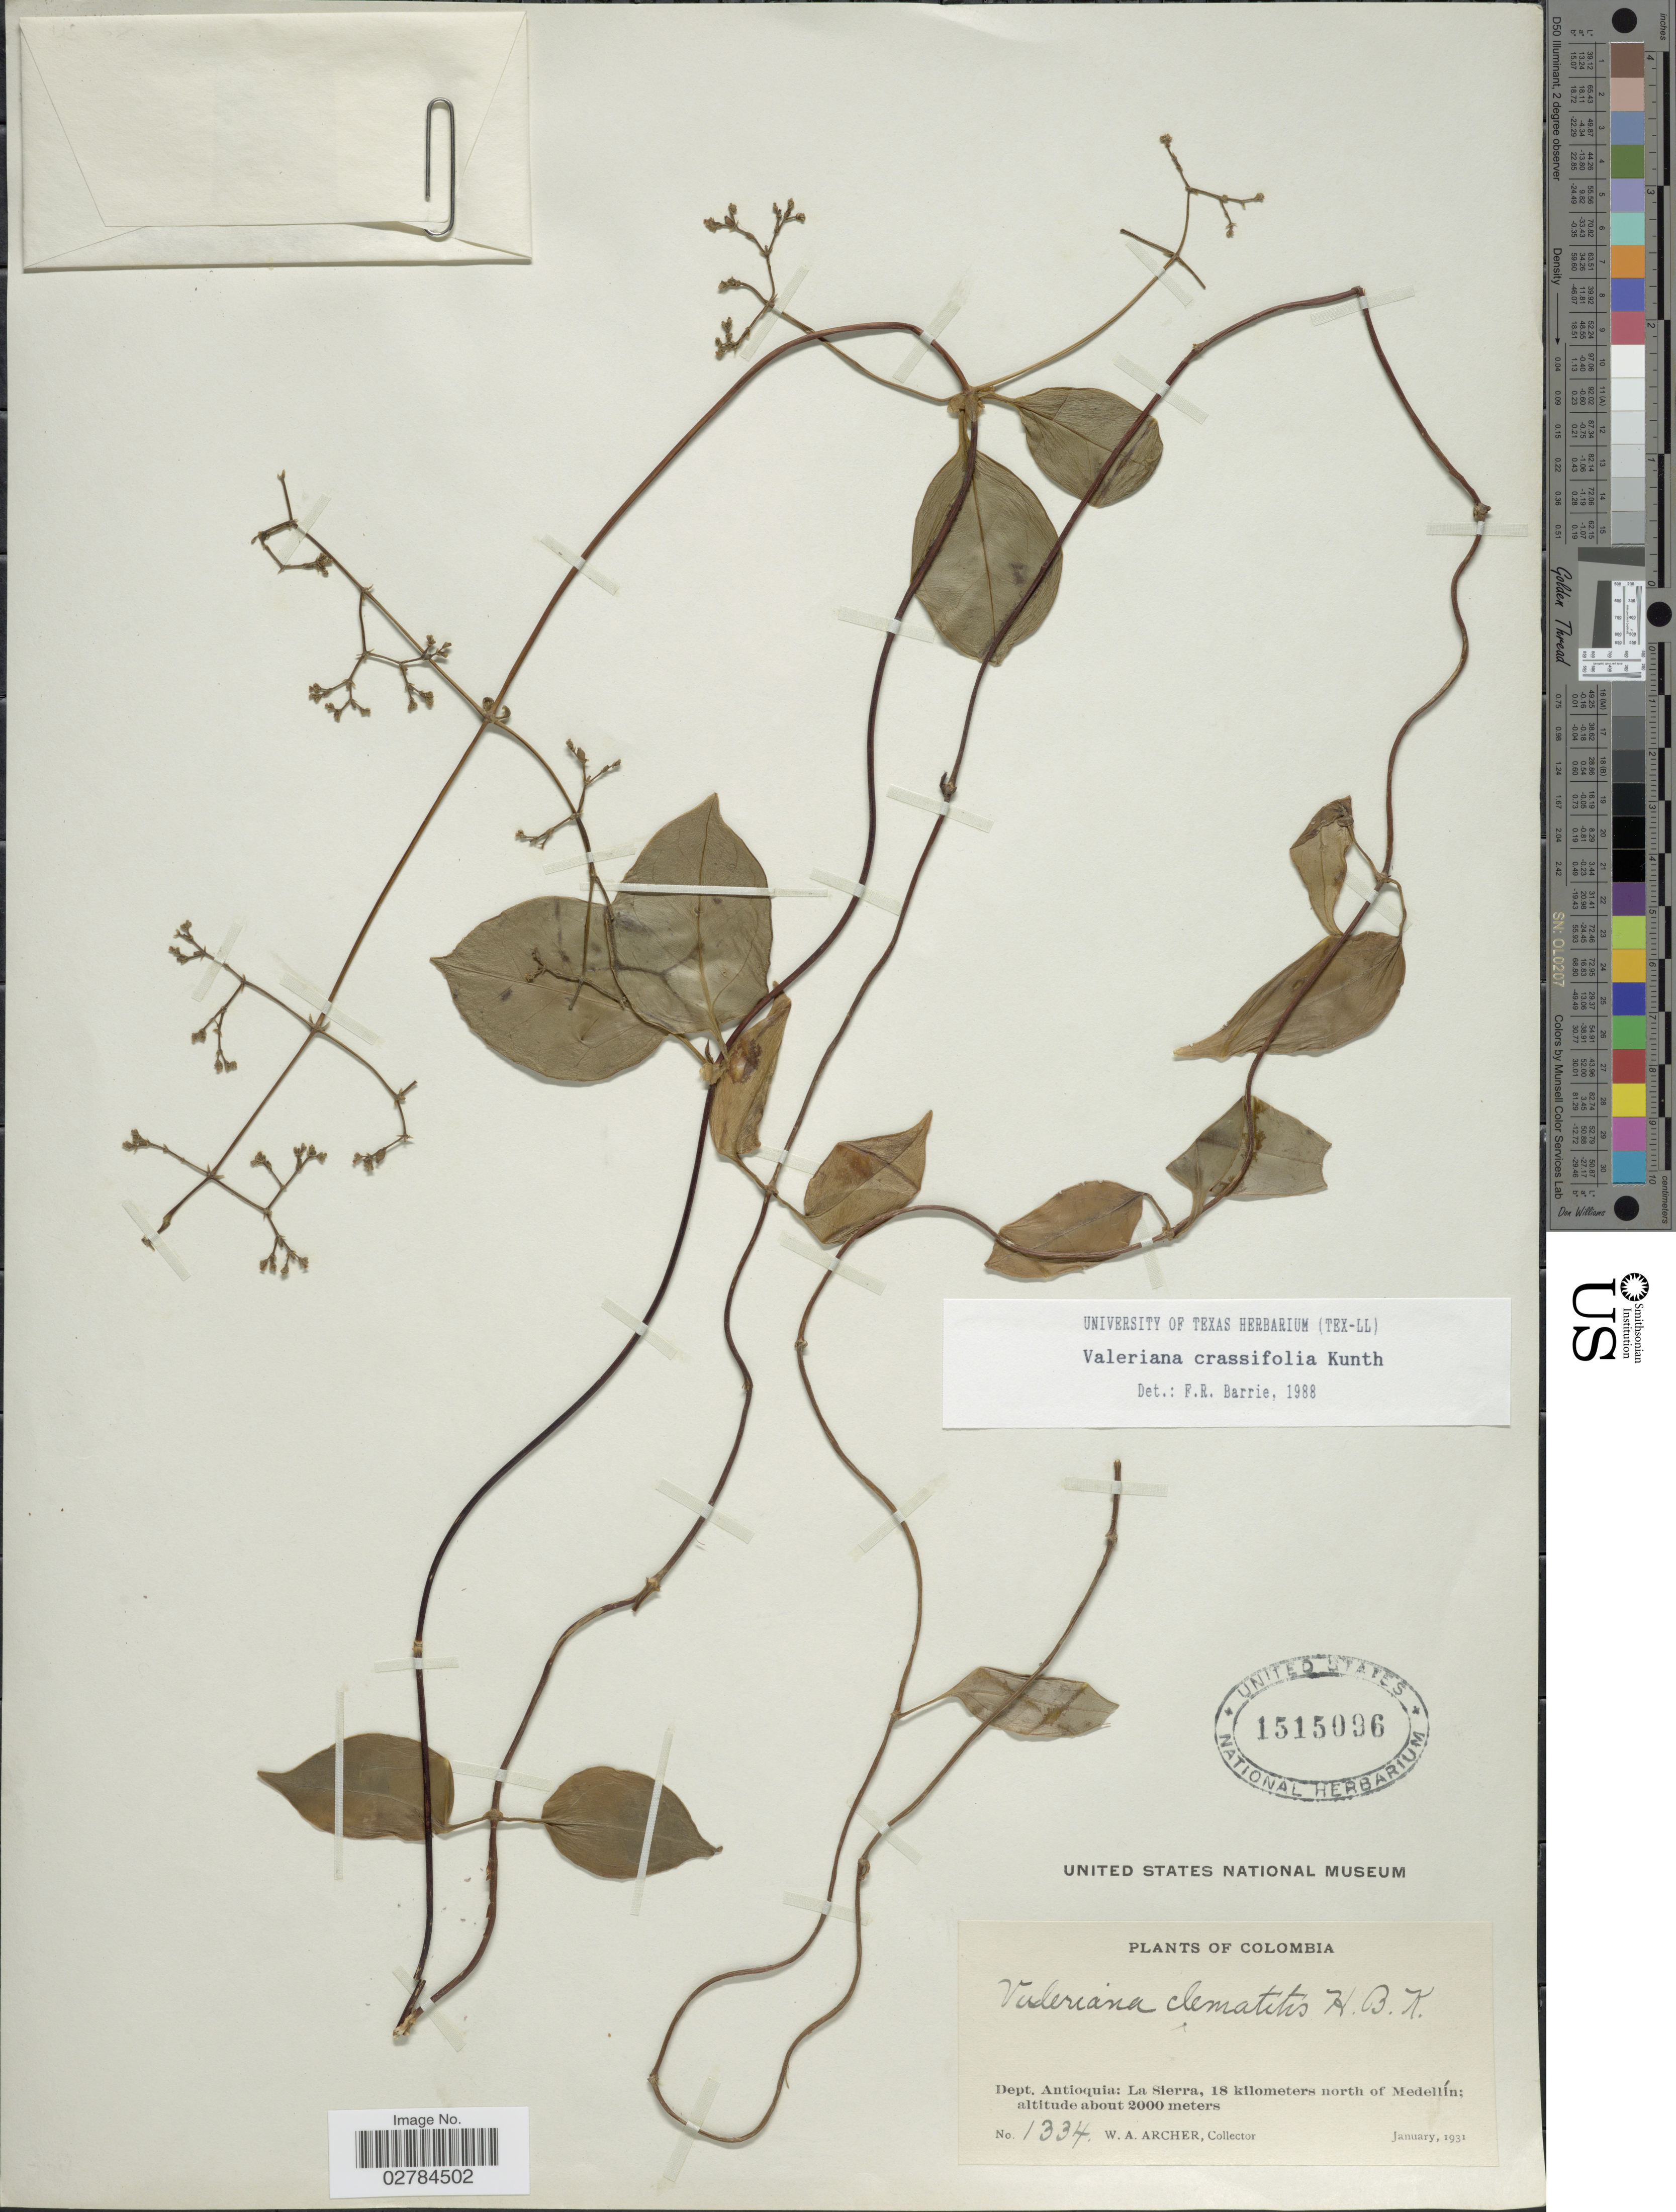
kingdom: Plantae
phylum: Tracheophyta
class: Magnoliopsida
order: Dipsacales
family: Caprifoliaceae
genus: Valeriana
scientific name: Valeriana crassifolia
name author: Kunth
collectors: W. A. Archer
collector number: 1334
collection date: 1931-01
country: Colombia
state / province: Antioquia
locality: Dept. Antioquia: La Sierra, 18 kilometers north of Medellín.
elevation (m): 2000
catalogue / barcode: US 1515096